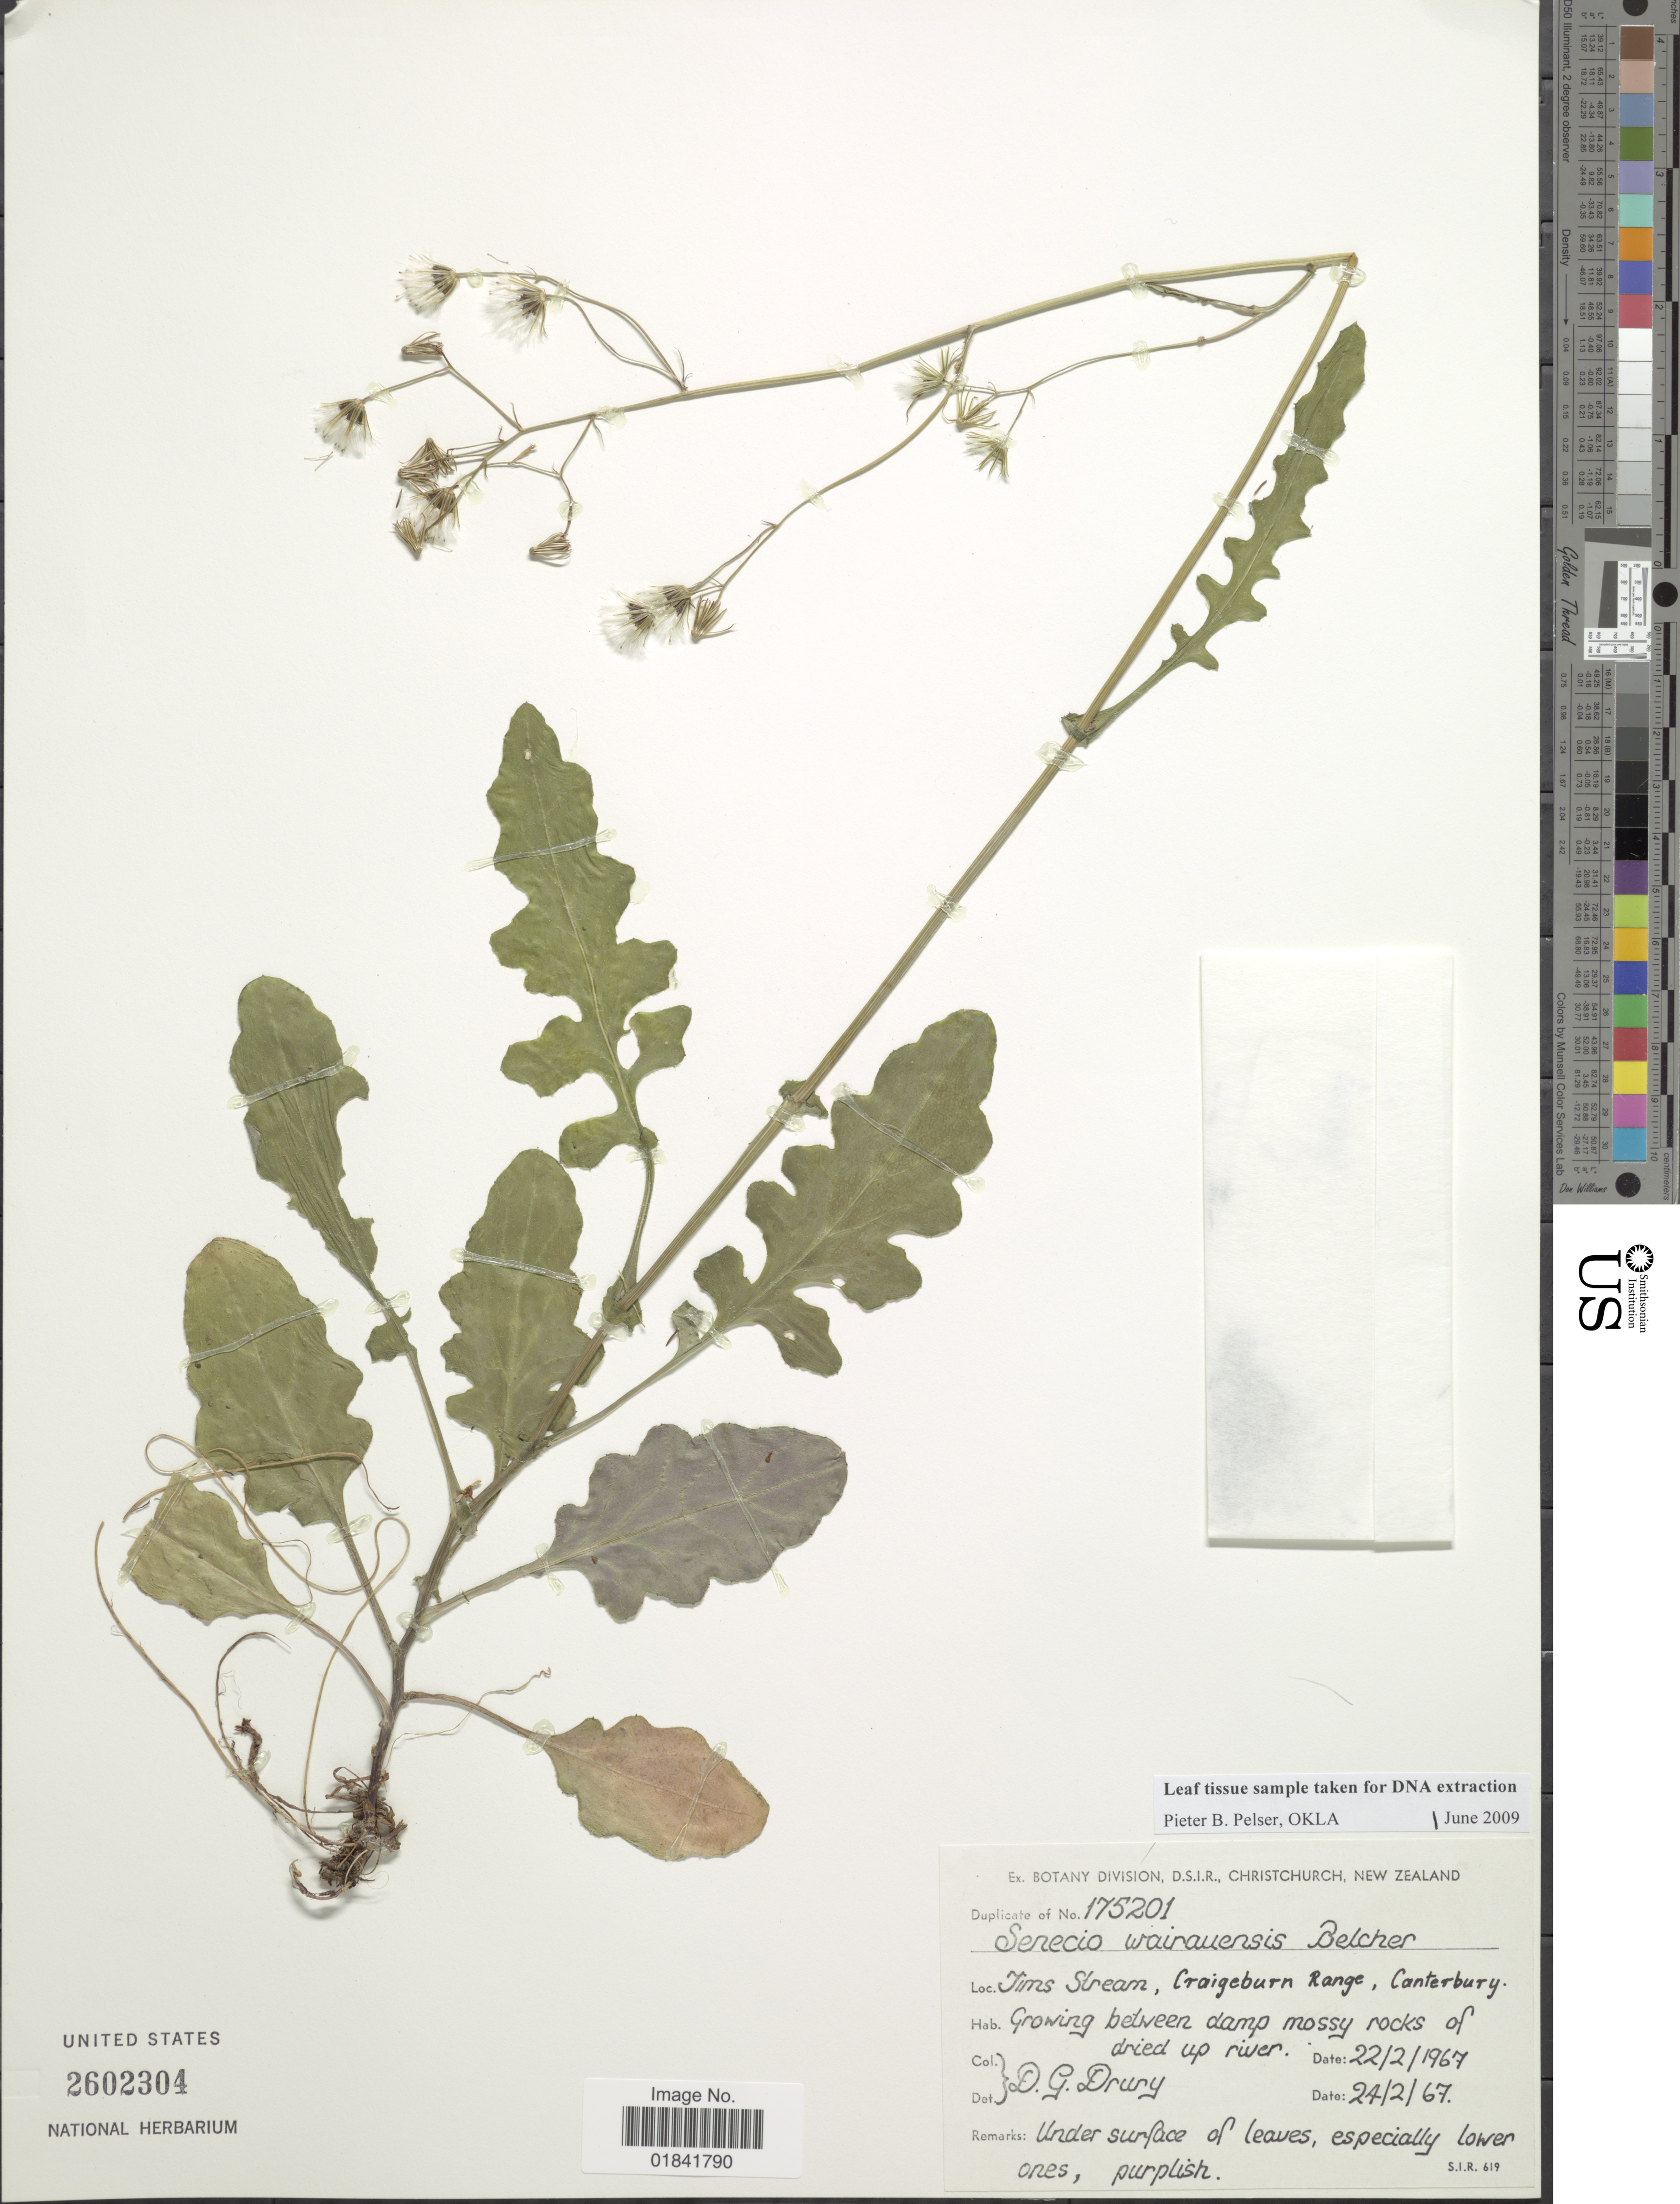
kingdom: Plantae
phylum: Tracheophyta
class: Magnoliopsida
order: Asterales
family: Asteraceae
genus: Senecio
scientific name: Senecio wairauensis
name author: Belcher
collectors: D. Drury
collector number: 175201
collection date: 1967-02-22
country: New Zealand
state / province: Canterbury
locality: Jims Stream, Craigeburn Range, Canterbury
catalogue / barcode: US 2602304